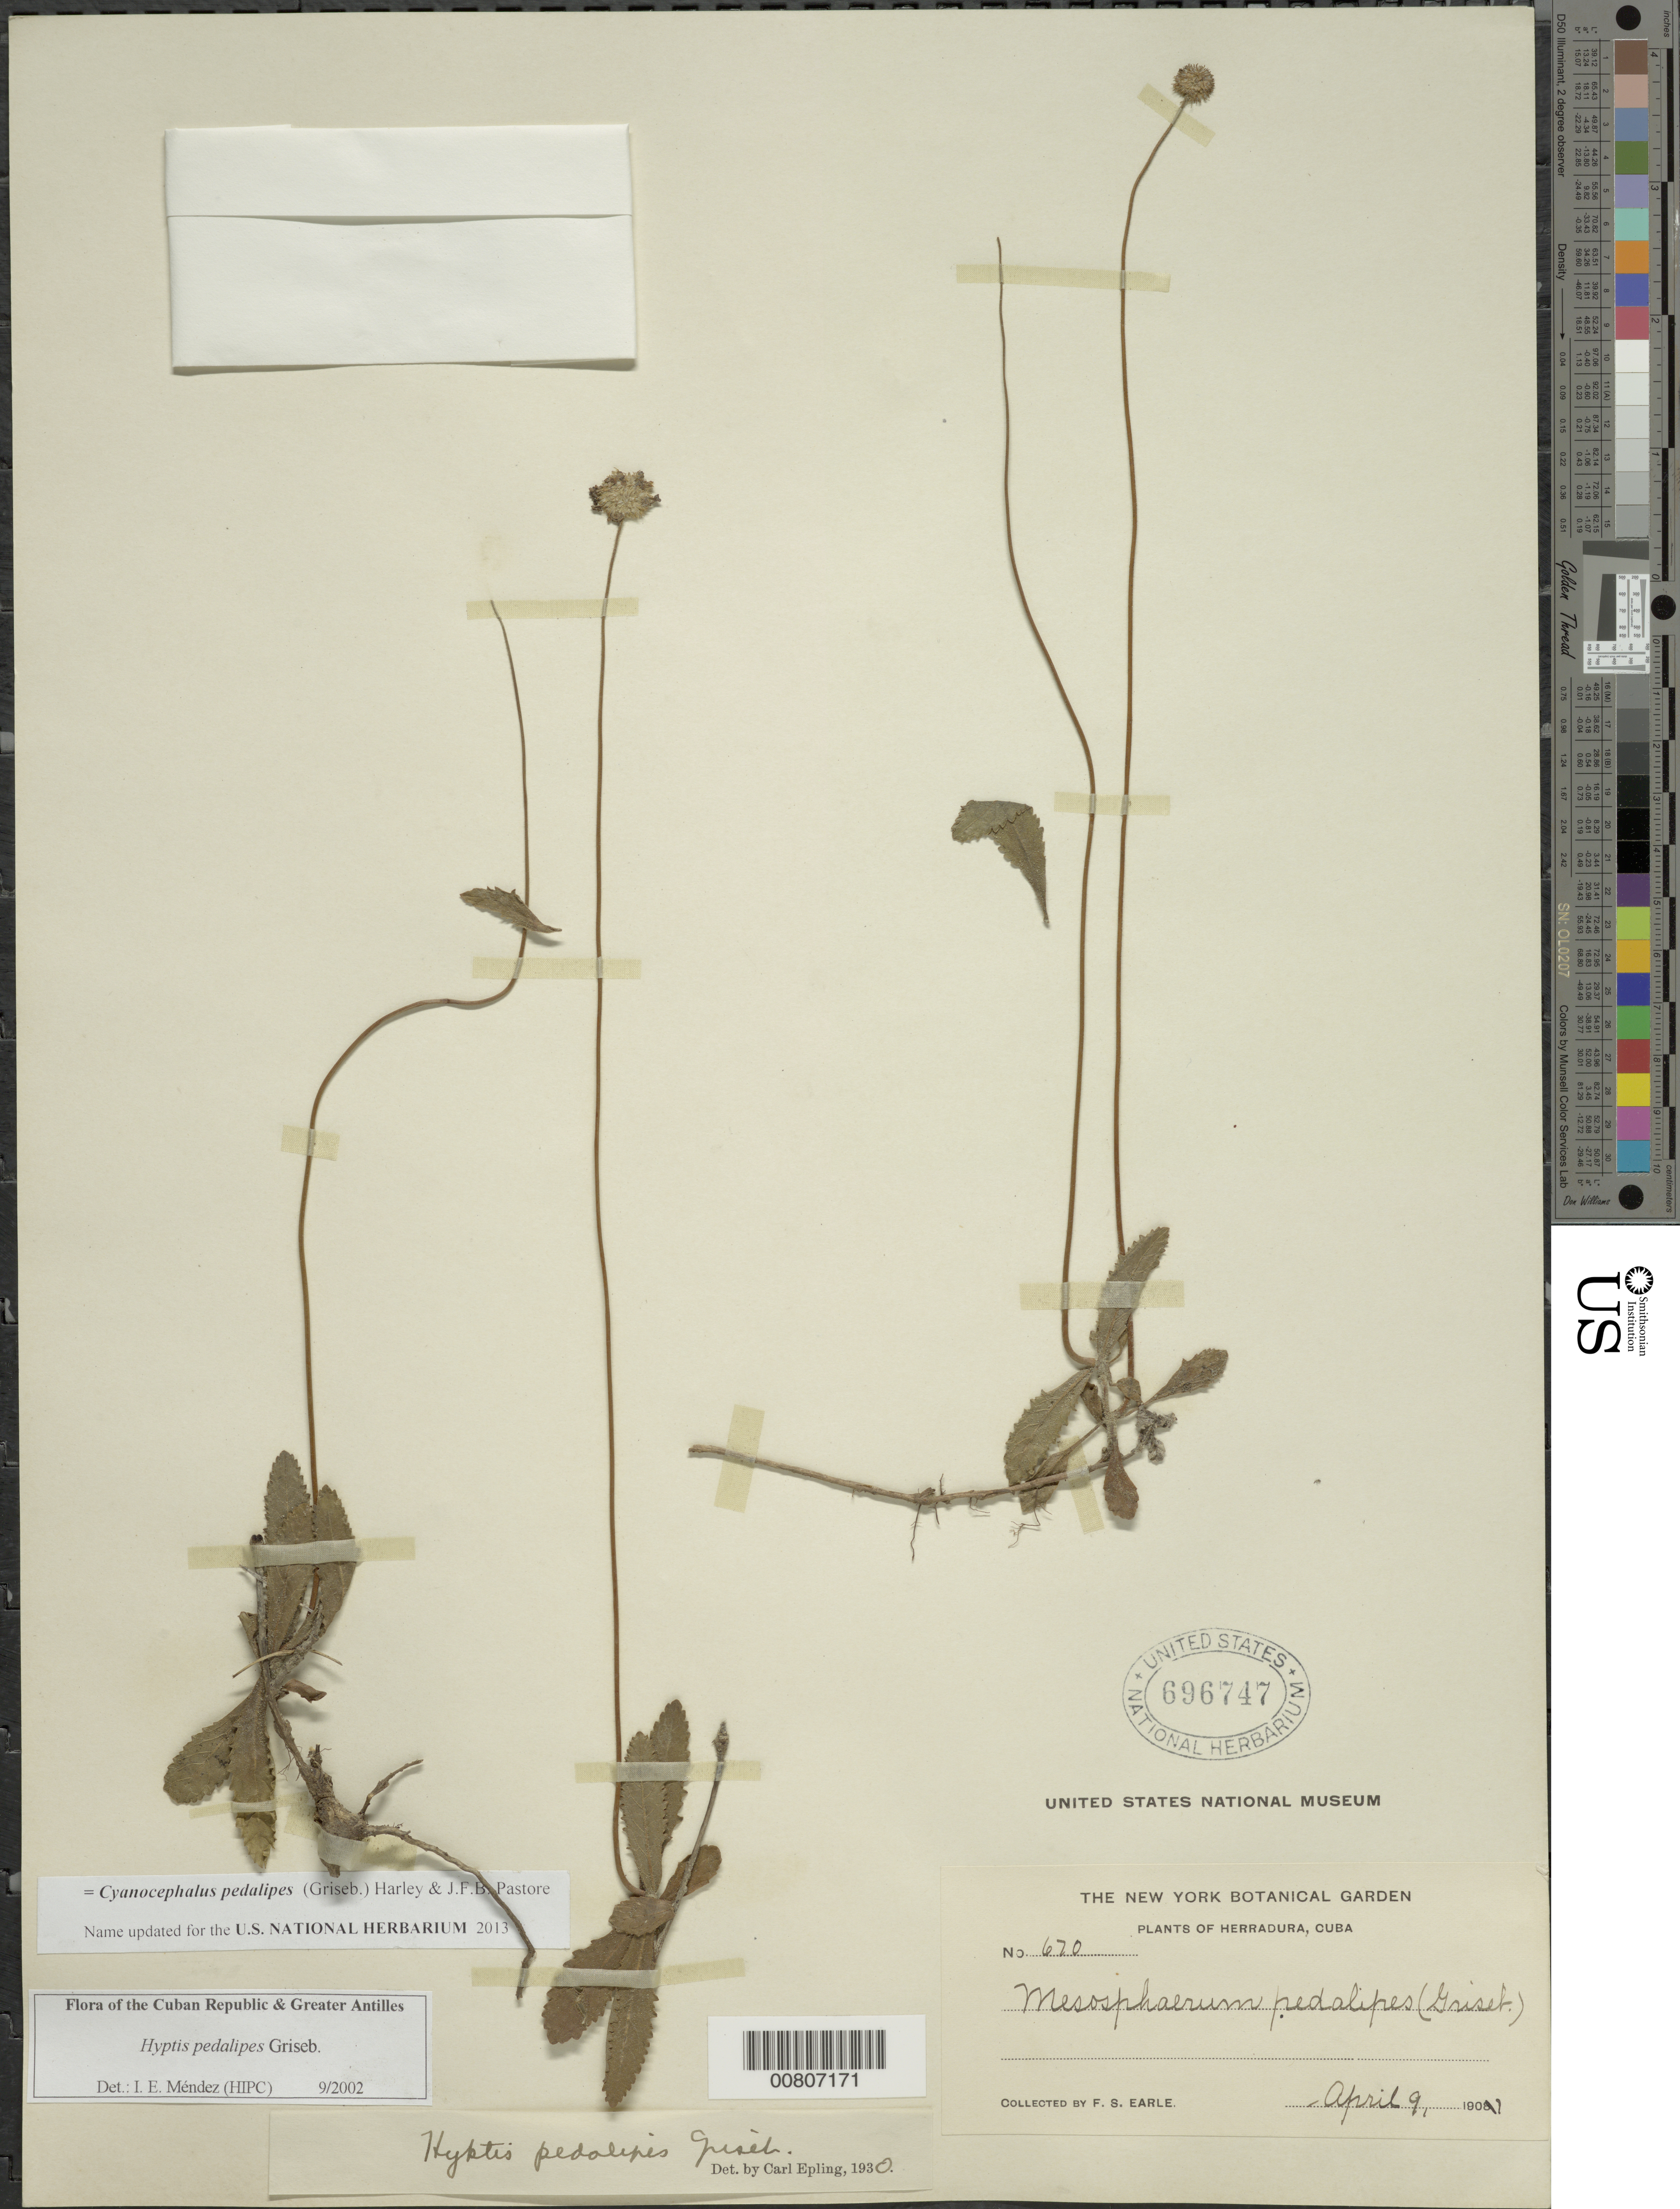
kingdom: Plantae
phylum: Tracheophyta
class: Magnoliopsida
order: Lamiales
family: Lamiaceae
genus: Hyptis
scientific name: Hyptis pedalipes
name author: Griseb.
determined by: Méndez, Isidro E., (HIPC)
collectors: F. S. Earle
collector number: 670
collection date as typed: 09 Apr 1901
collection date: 1901-04-09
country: Cuba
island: Cuba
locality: Herradura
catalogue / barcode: US 696747